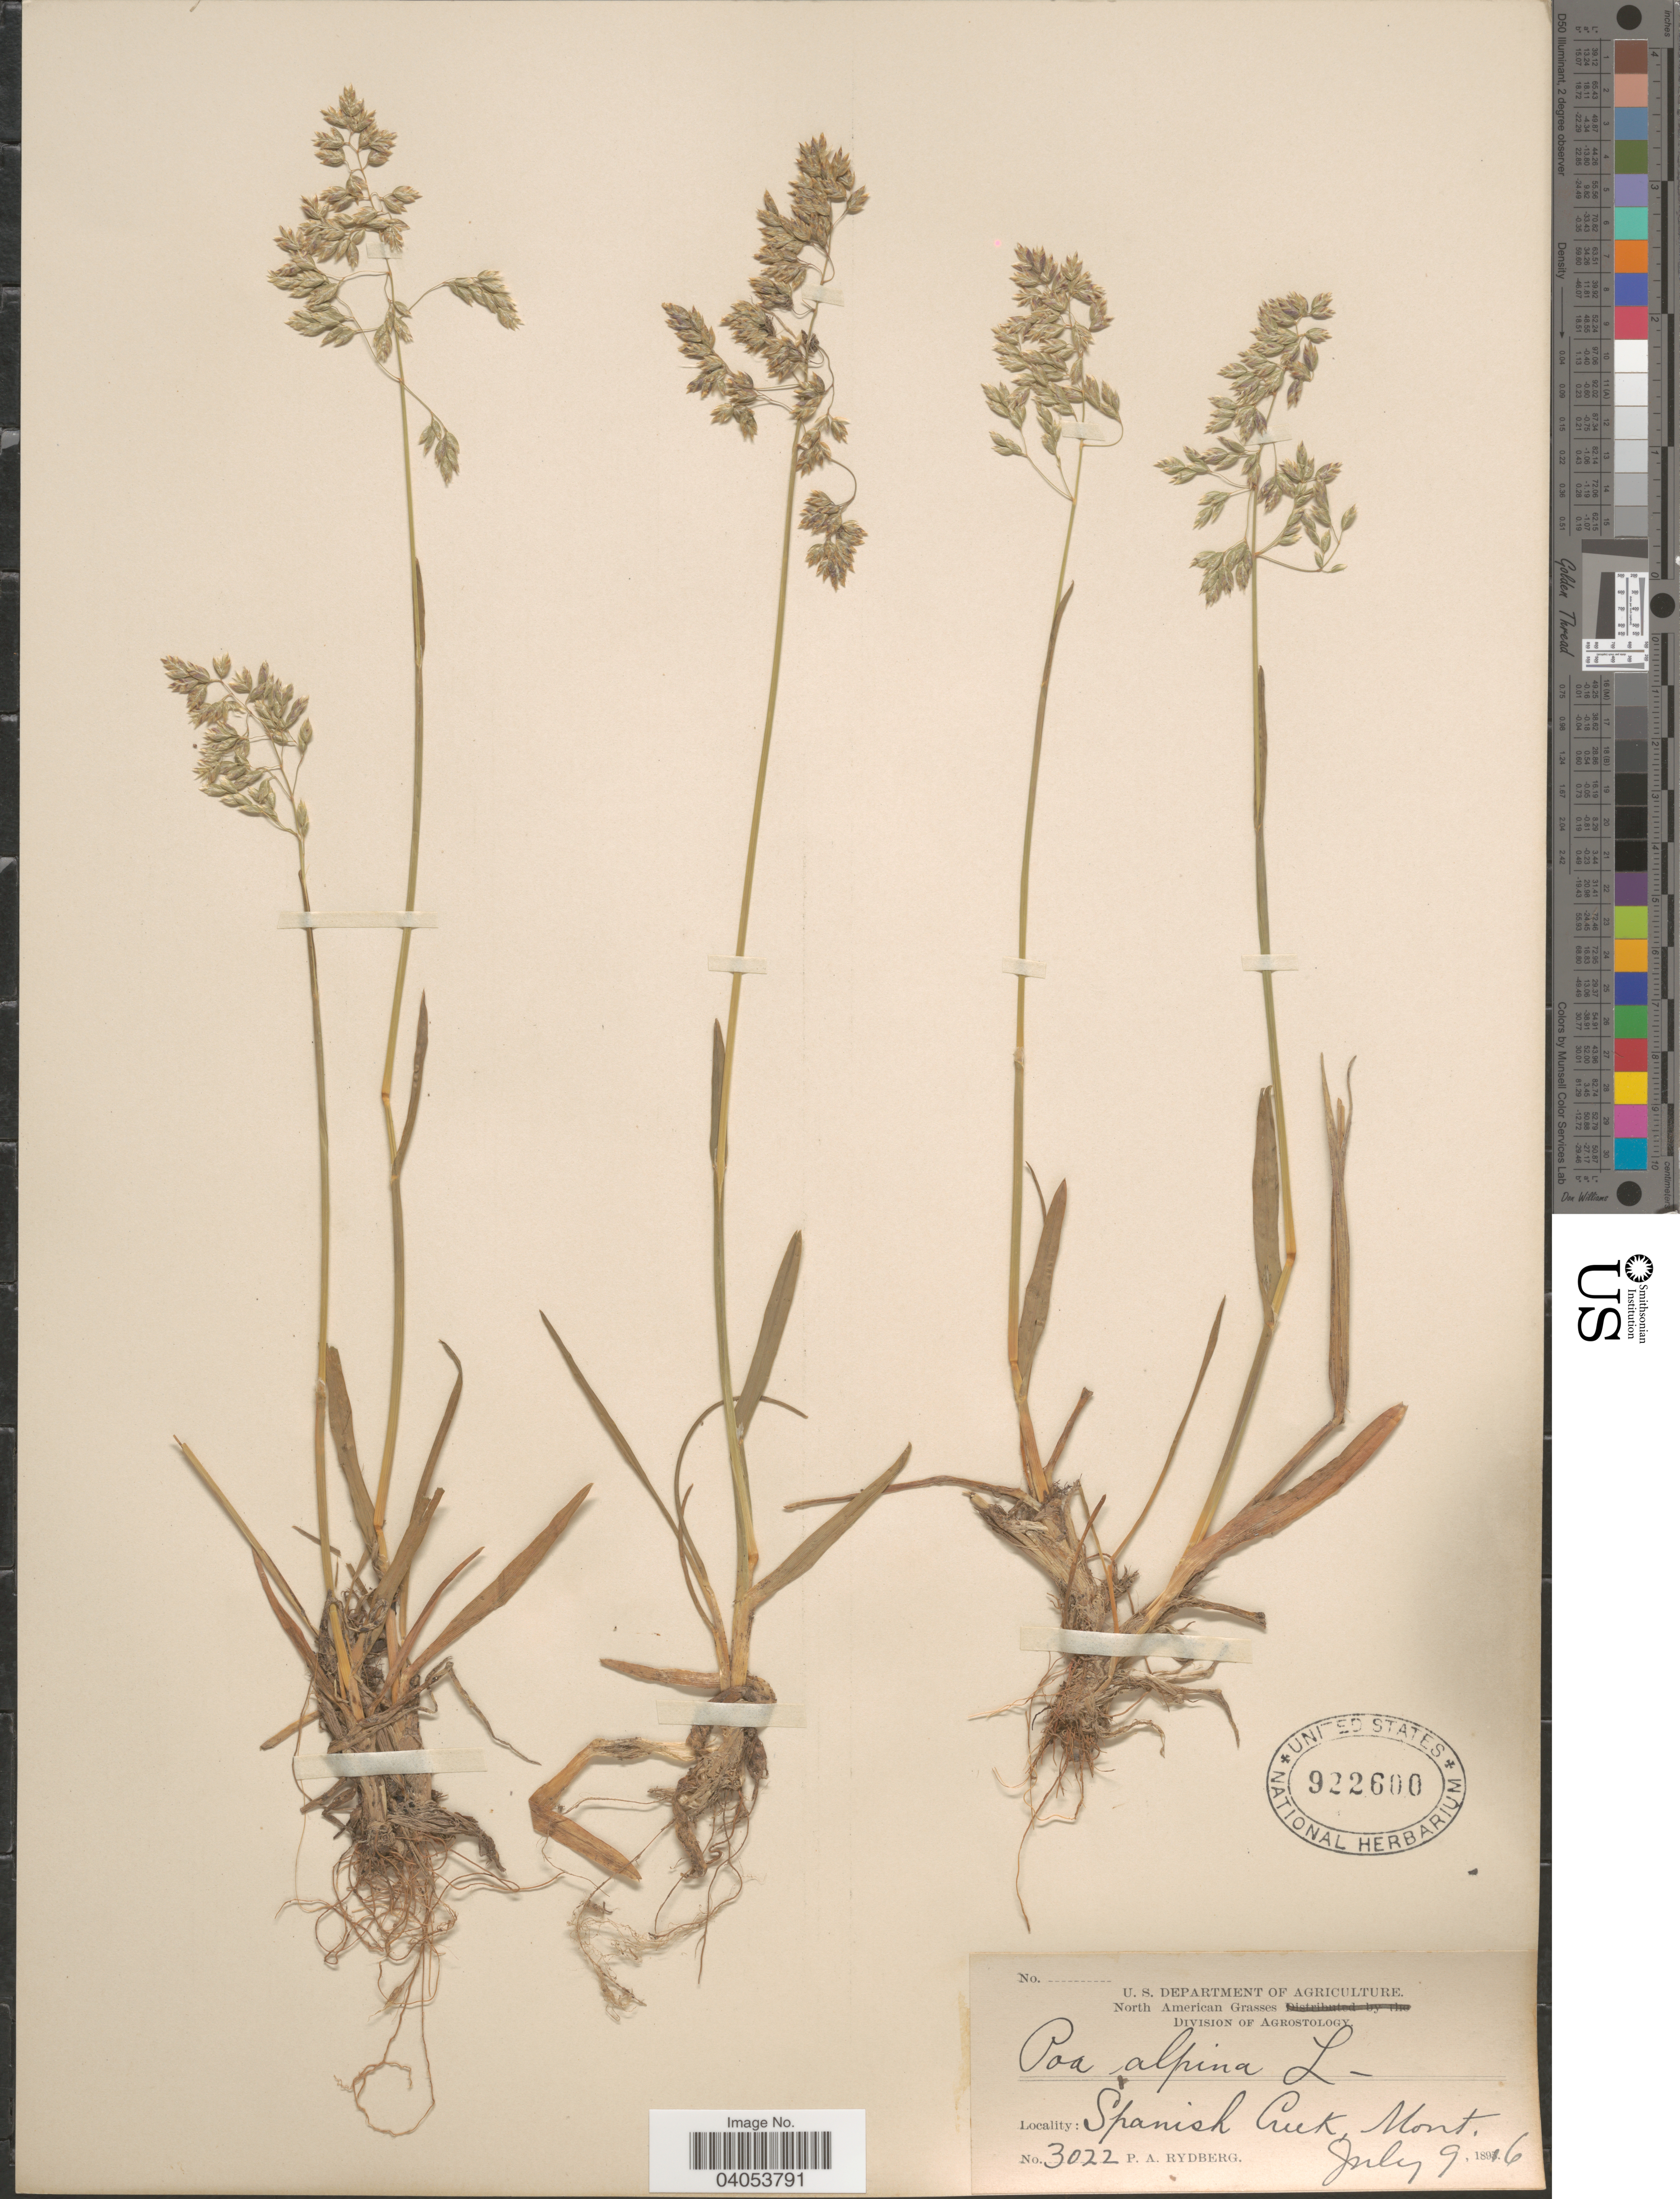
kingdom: Plantae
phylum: Tracheophyta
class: Liliopsida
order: Poales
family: Poaceae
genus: Poa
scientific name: Poa alpina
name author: L.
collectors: P. A. Rydberg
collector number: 3022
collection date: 1896-07-09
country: United States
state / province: Montana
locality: Spanish Creek.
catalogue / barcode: US 922600